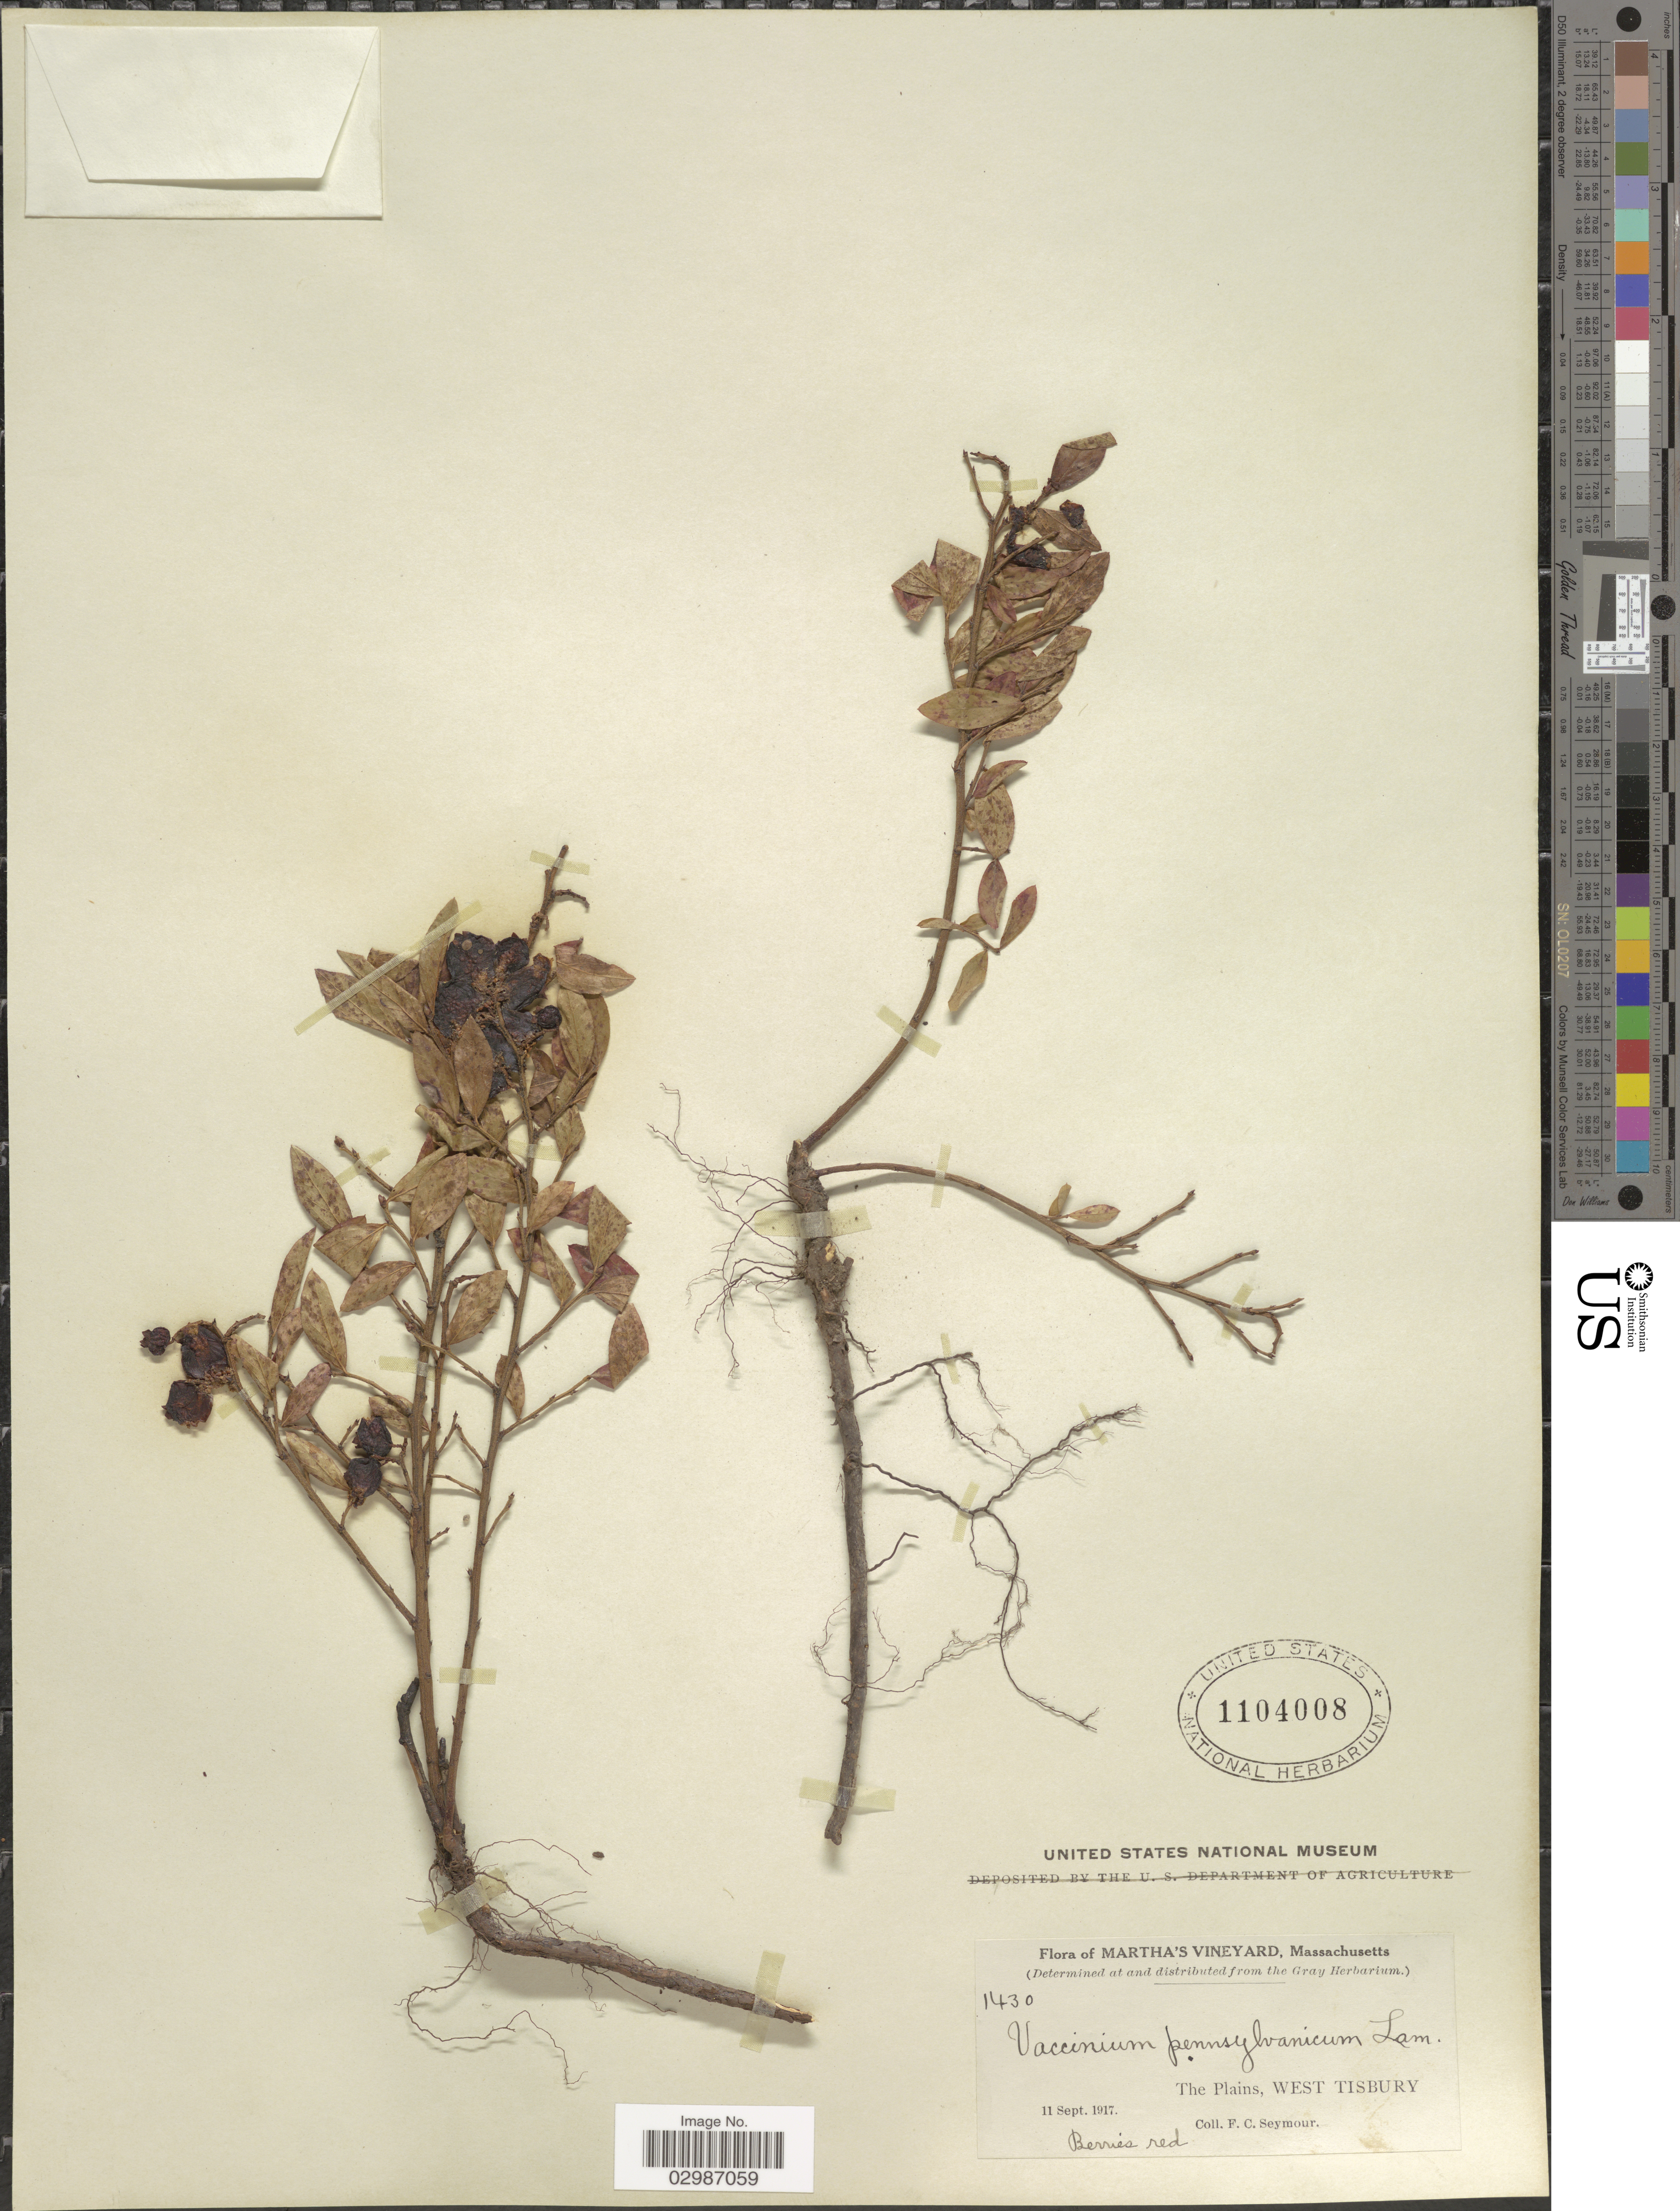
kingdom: Plantae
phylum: Tracheophyta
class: Magnoliopsida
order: Ericales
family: Ericaceae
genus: Vaccinium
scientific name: Vaccinium angustifolium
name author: Aiton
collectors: F. C. Seymour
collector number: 1430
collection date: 1917-09-11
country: United States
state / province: Massachusetts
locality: Martha's Vineyard. The Plains, West Tisbury.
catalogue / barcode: US 1104008